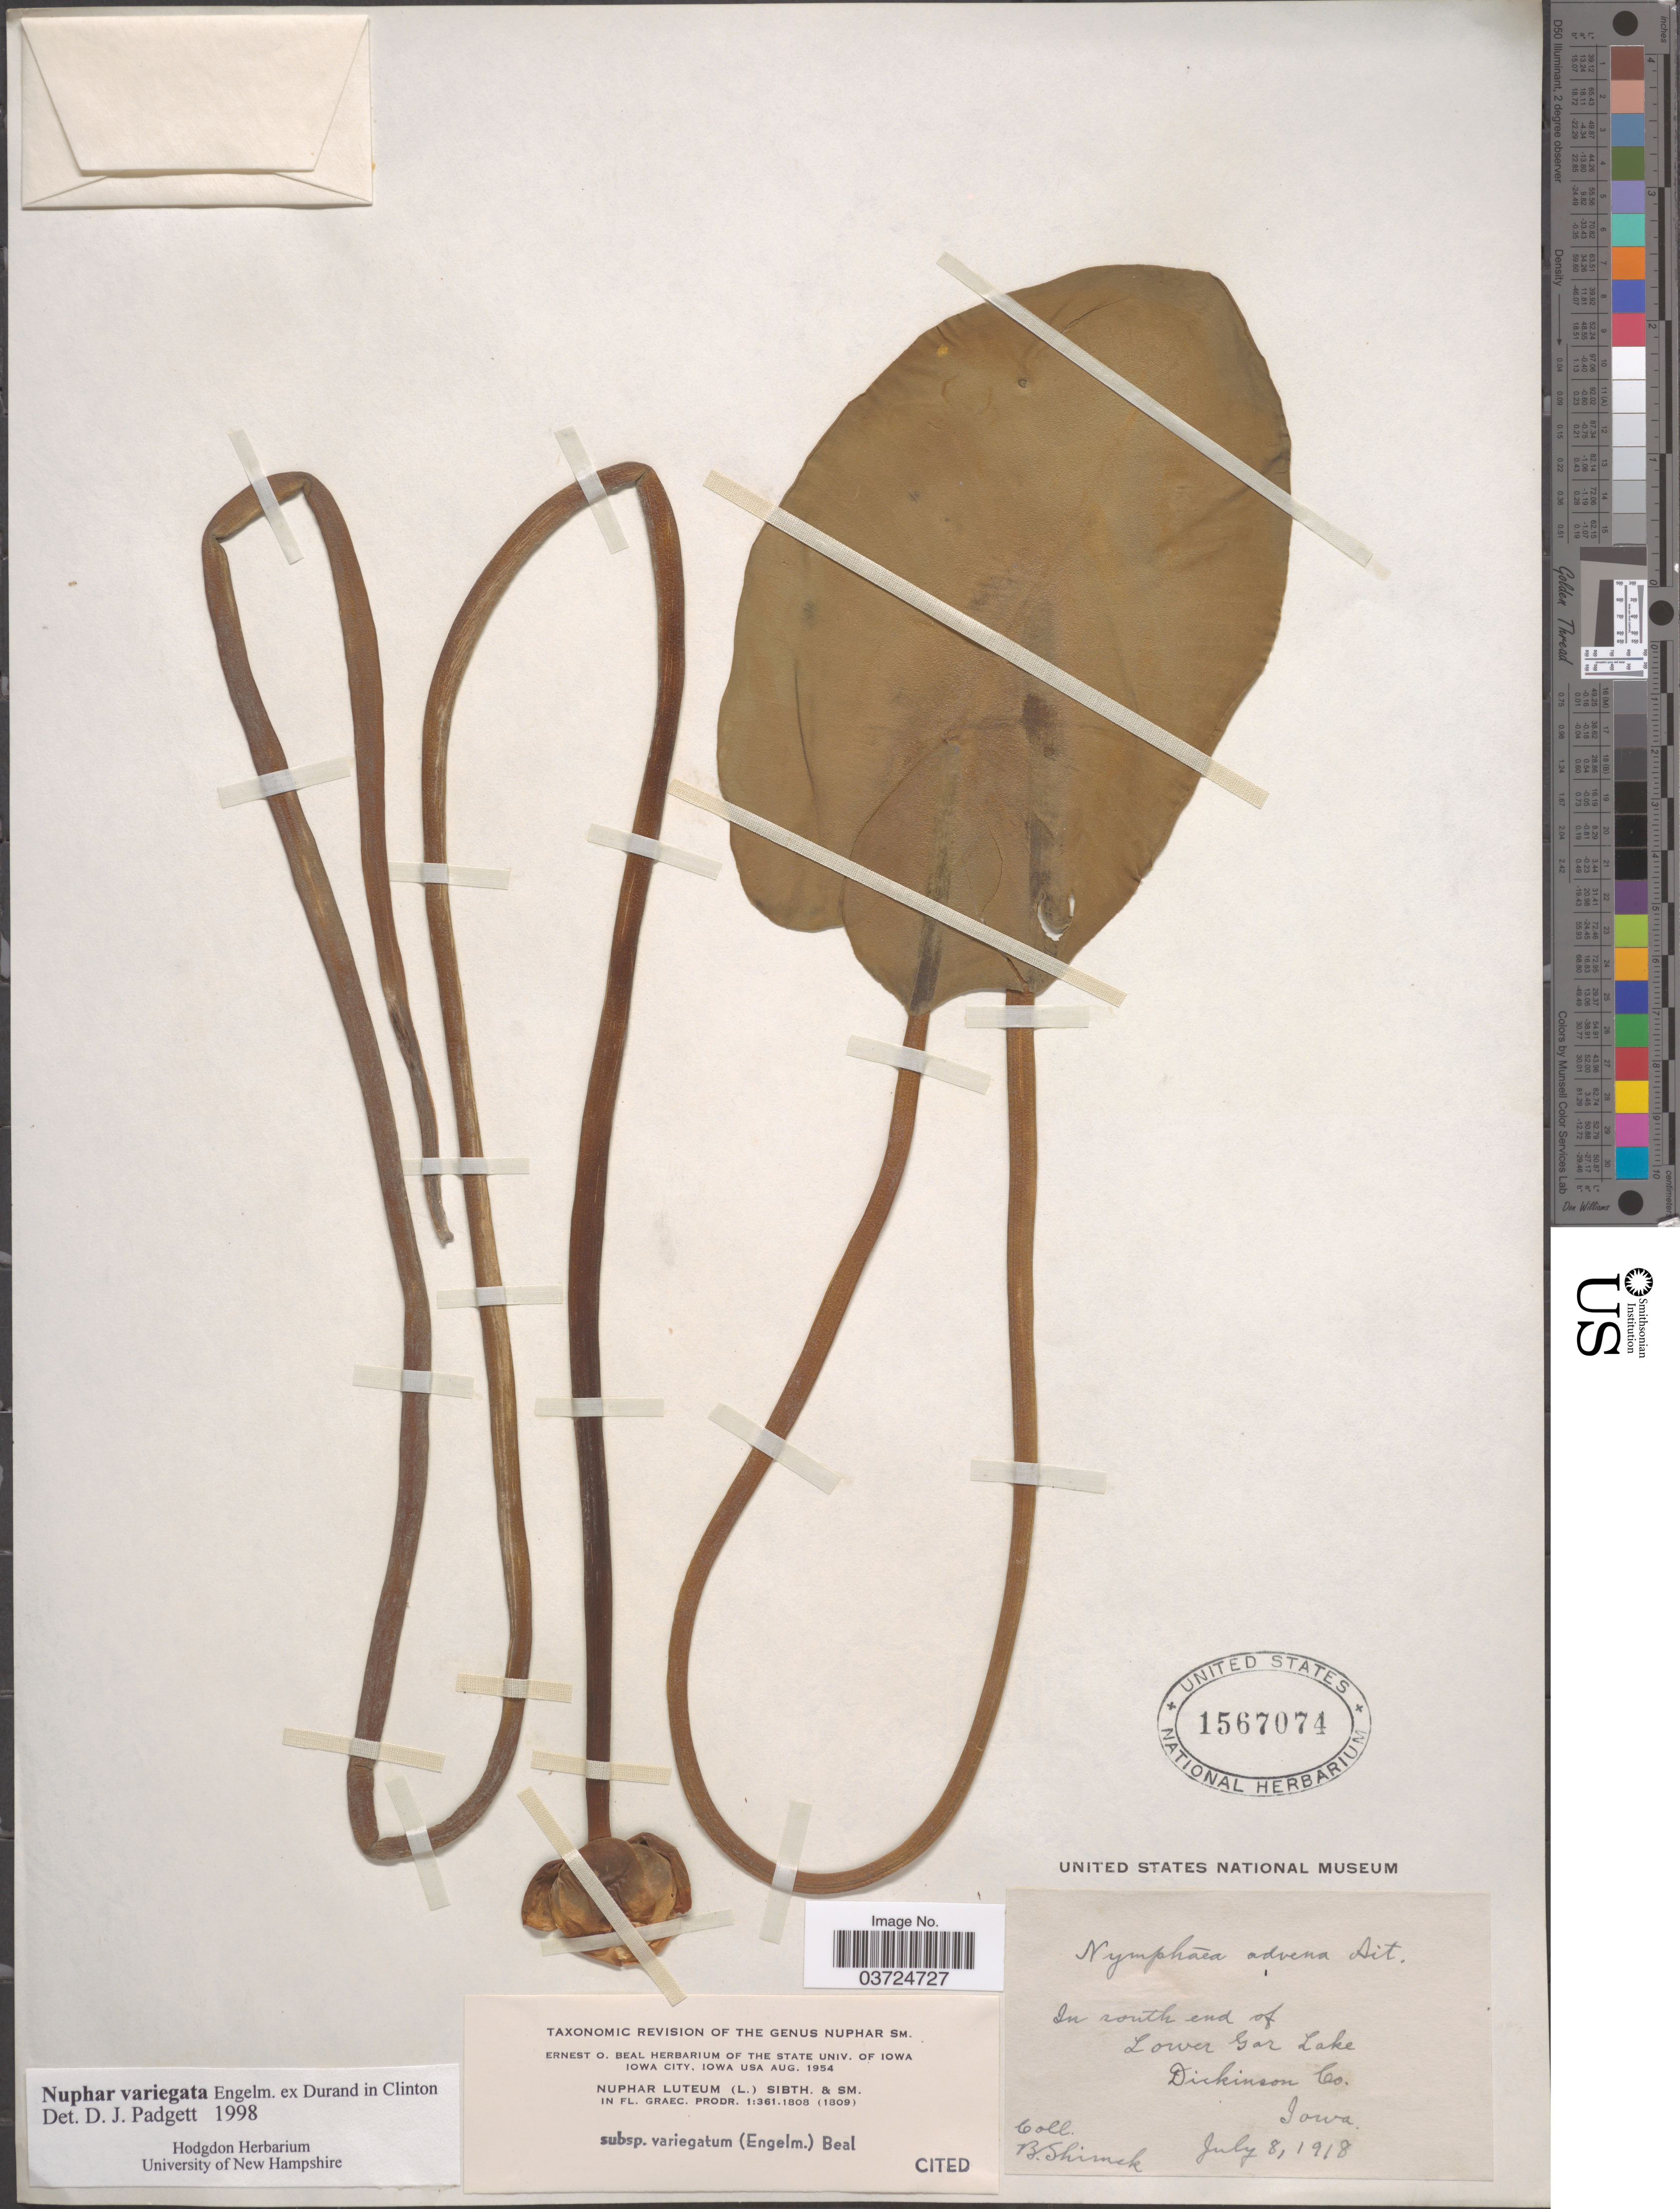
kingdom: Plantae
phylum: Tracheophyta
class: Magnoliopsida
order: Nymphaeales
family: Nymphaeaceae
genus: Nuphar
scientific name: Nuphar variegata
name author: Engelm. ex Durand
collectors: B. Shimek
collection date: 1918-07-08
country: United States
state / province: Iowa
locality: In south end of Lower Gar Lake. Dickinson Co.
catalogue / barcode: US 1567074